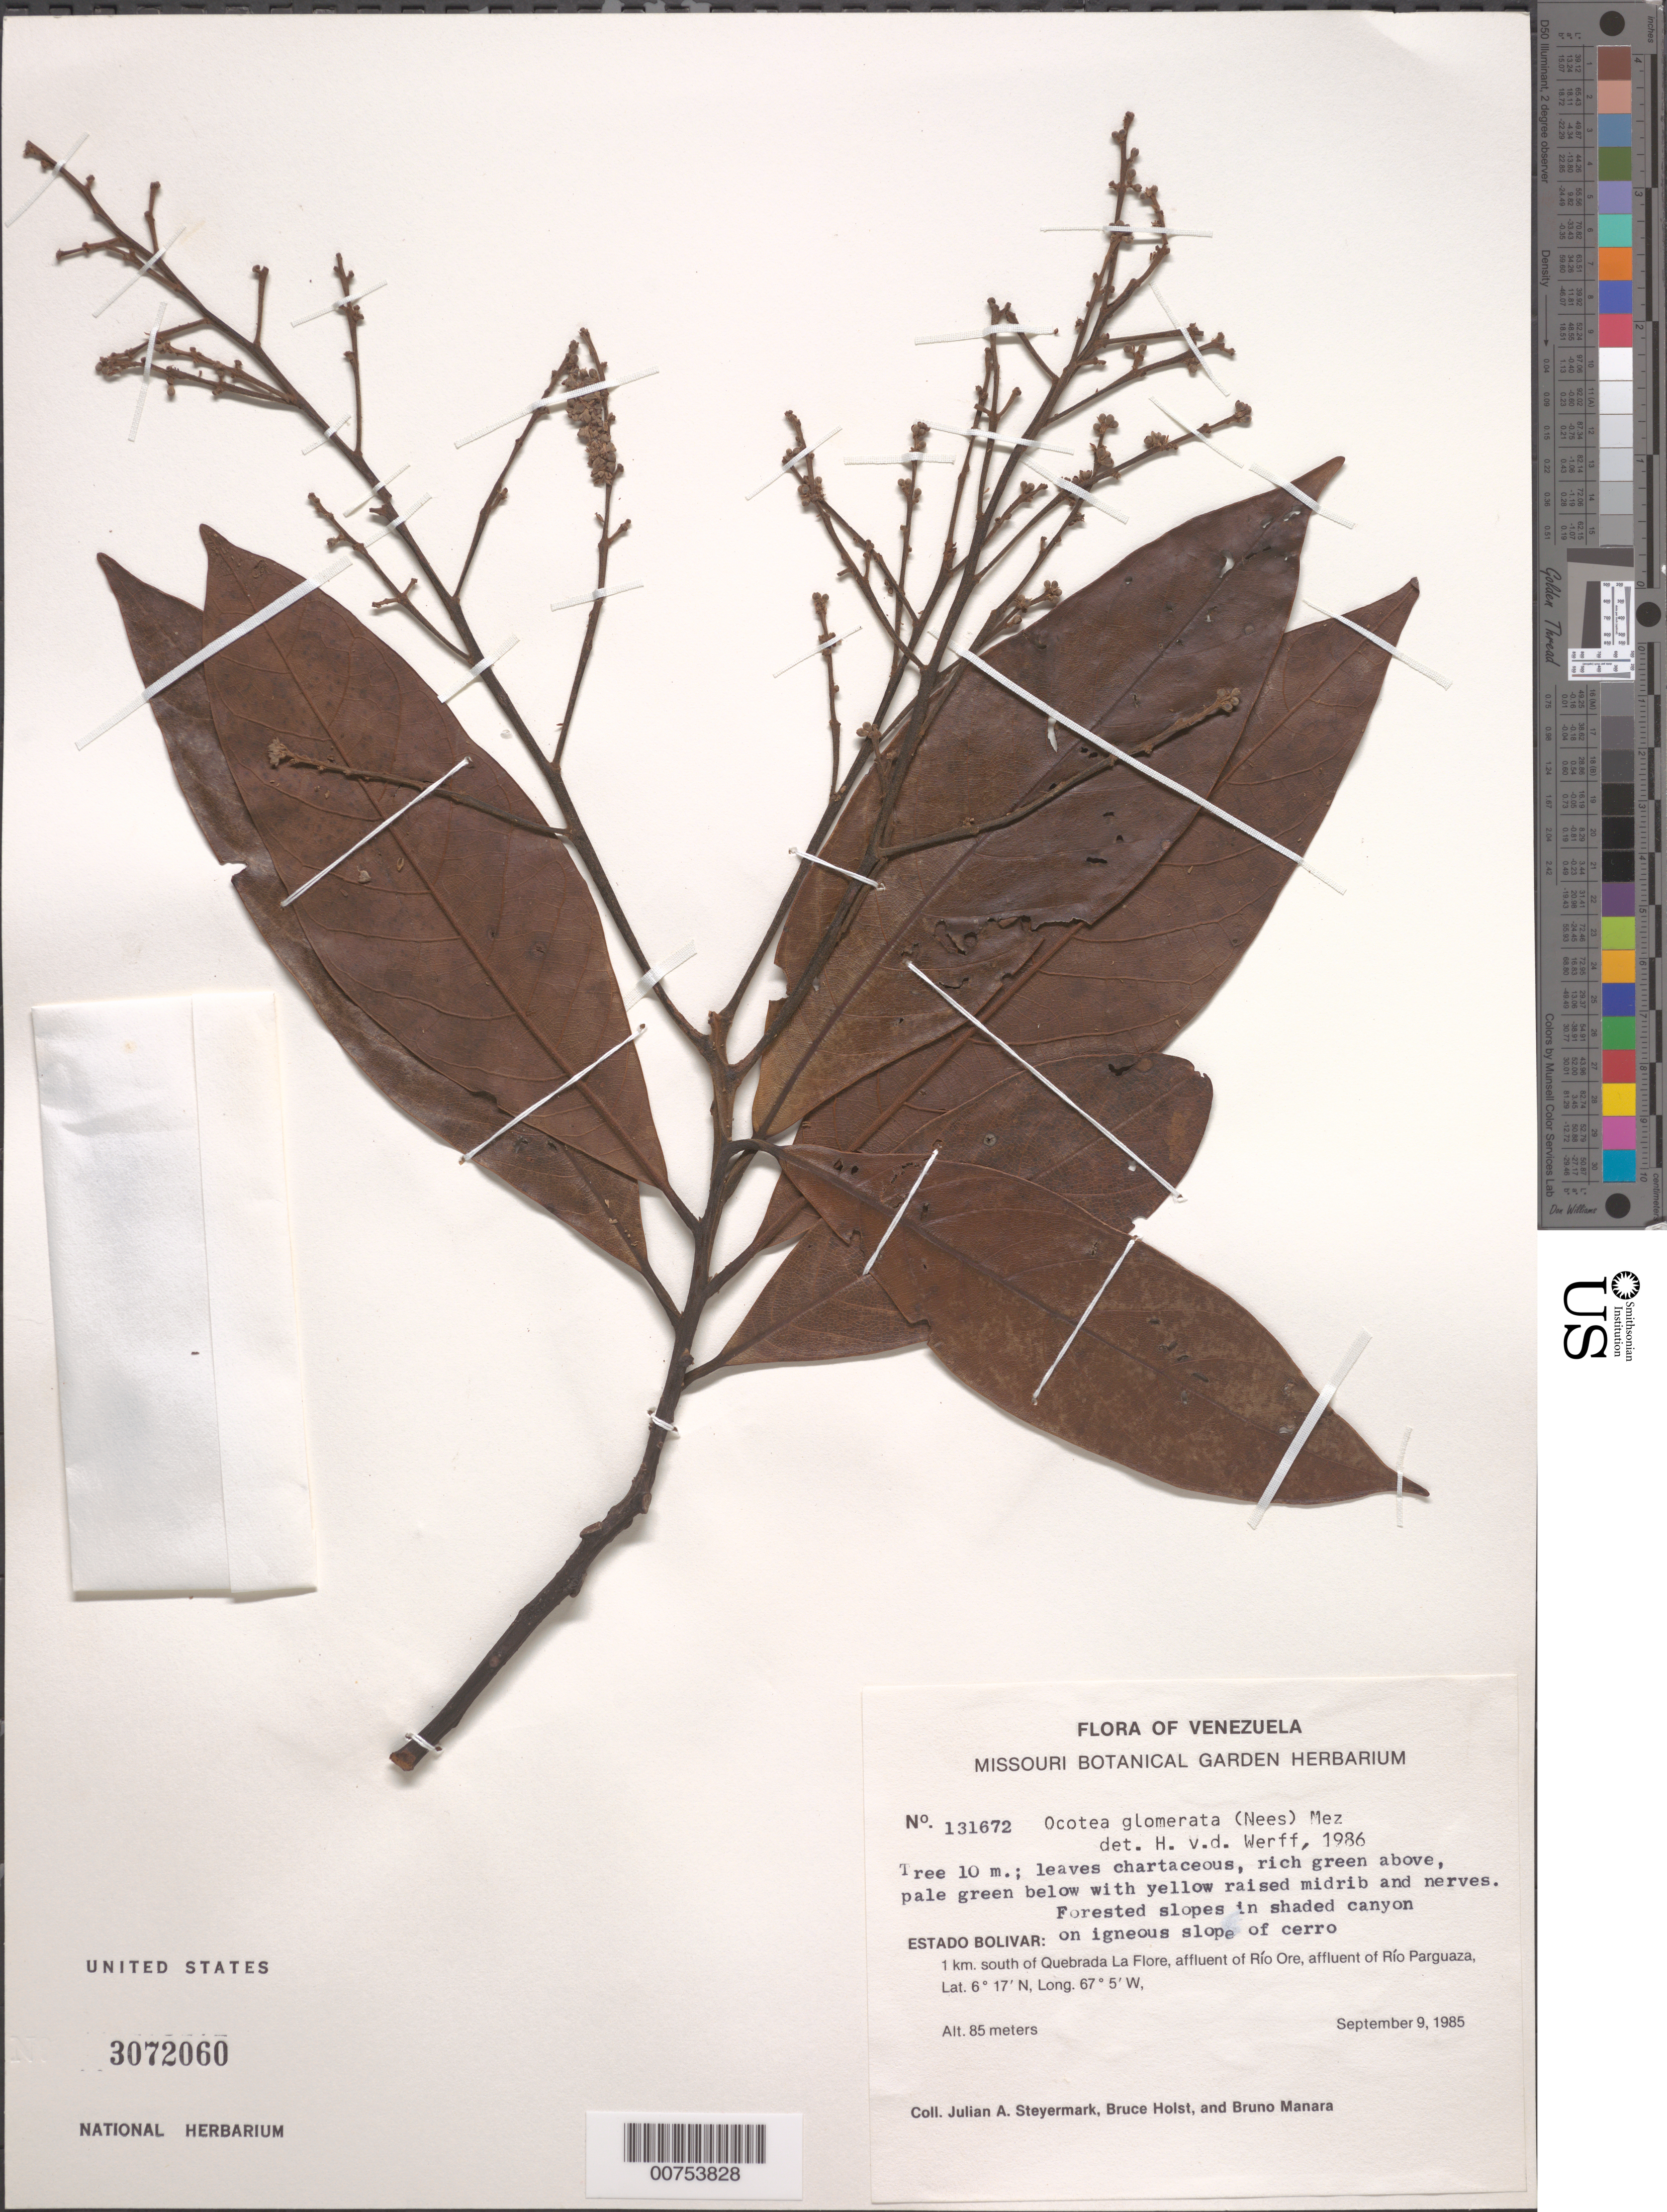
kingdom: Plantae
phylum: Tracheophyta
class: Magnoliopsida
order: Laurales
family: Lauraceae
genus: Ocotea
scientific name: Ocotea glomerata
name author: (Nees) Mez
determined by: van der Werff, H., (MO), Missouri Botanical Garden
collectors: J. Steyermark, B. Holst & B. Manara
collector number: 131672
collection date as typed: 9-Sep-85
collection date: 1985-09-09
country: Venezuela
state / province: Bolívar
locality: Quebrada La Flore, 1 km S of; affluent of Río Ore, affluent of Río Parguaza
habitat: Forested slopes in shaded canyon on igneous slope of cerro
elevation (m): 85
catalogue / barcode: US 3072060